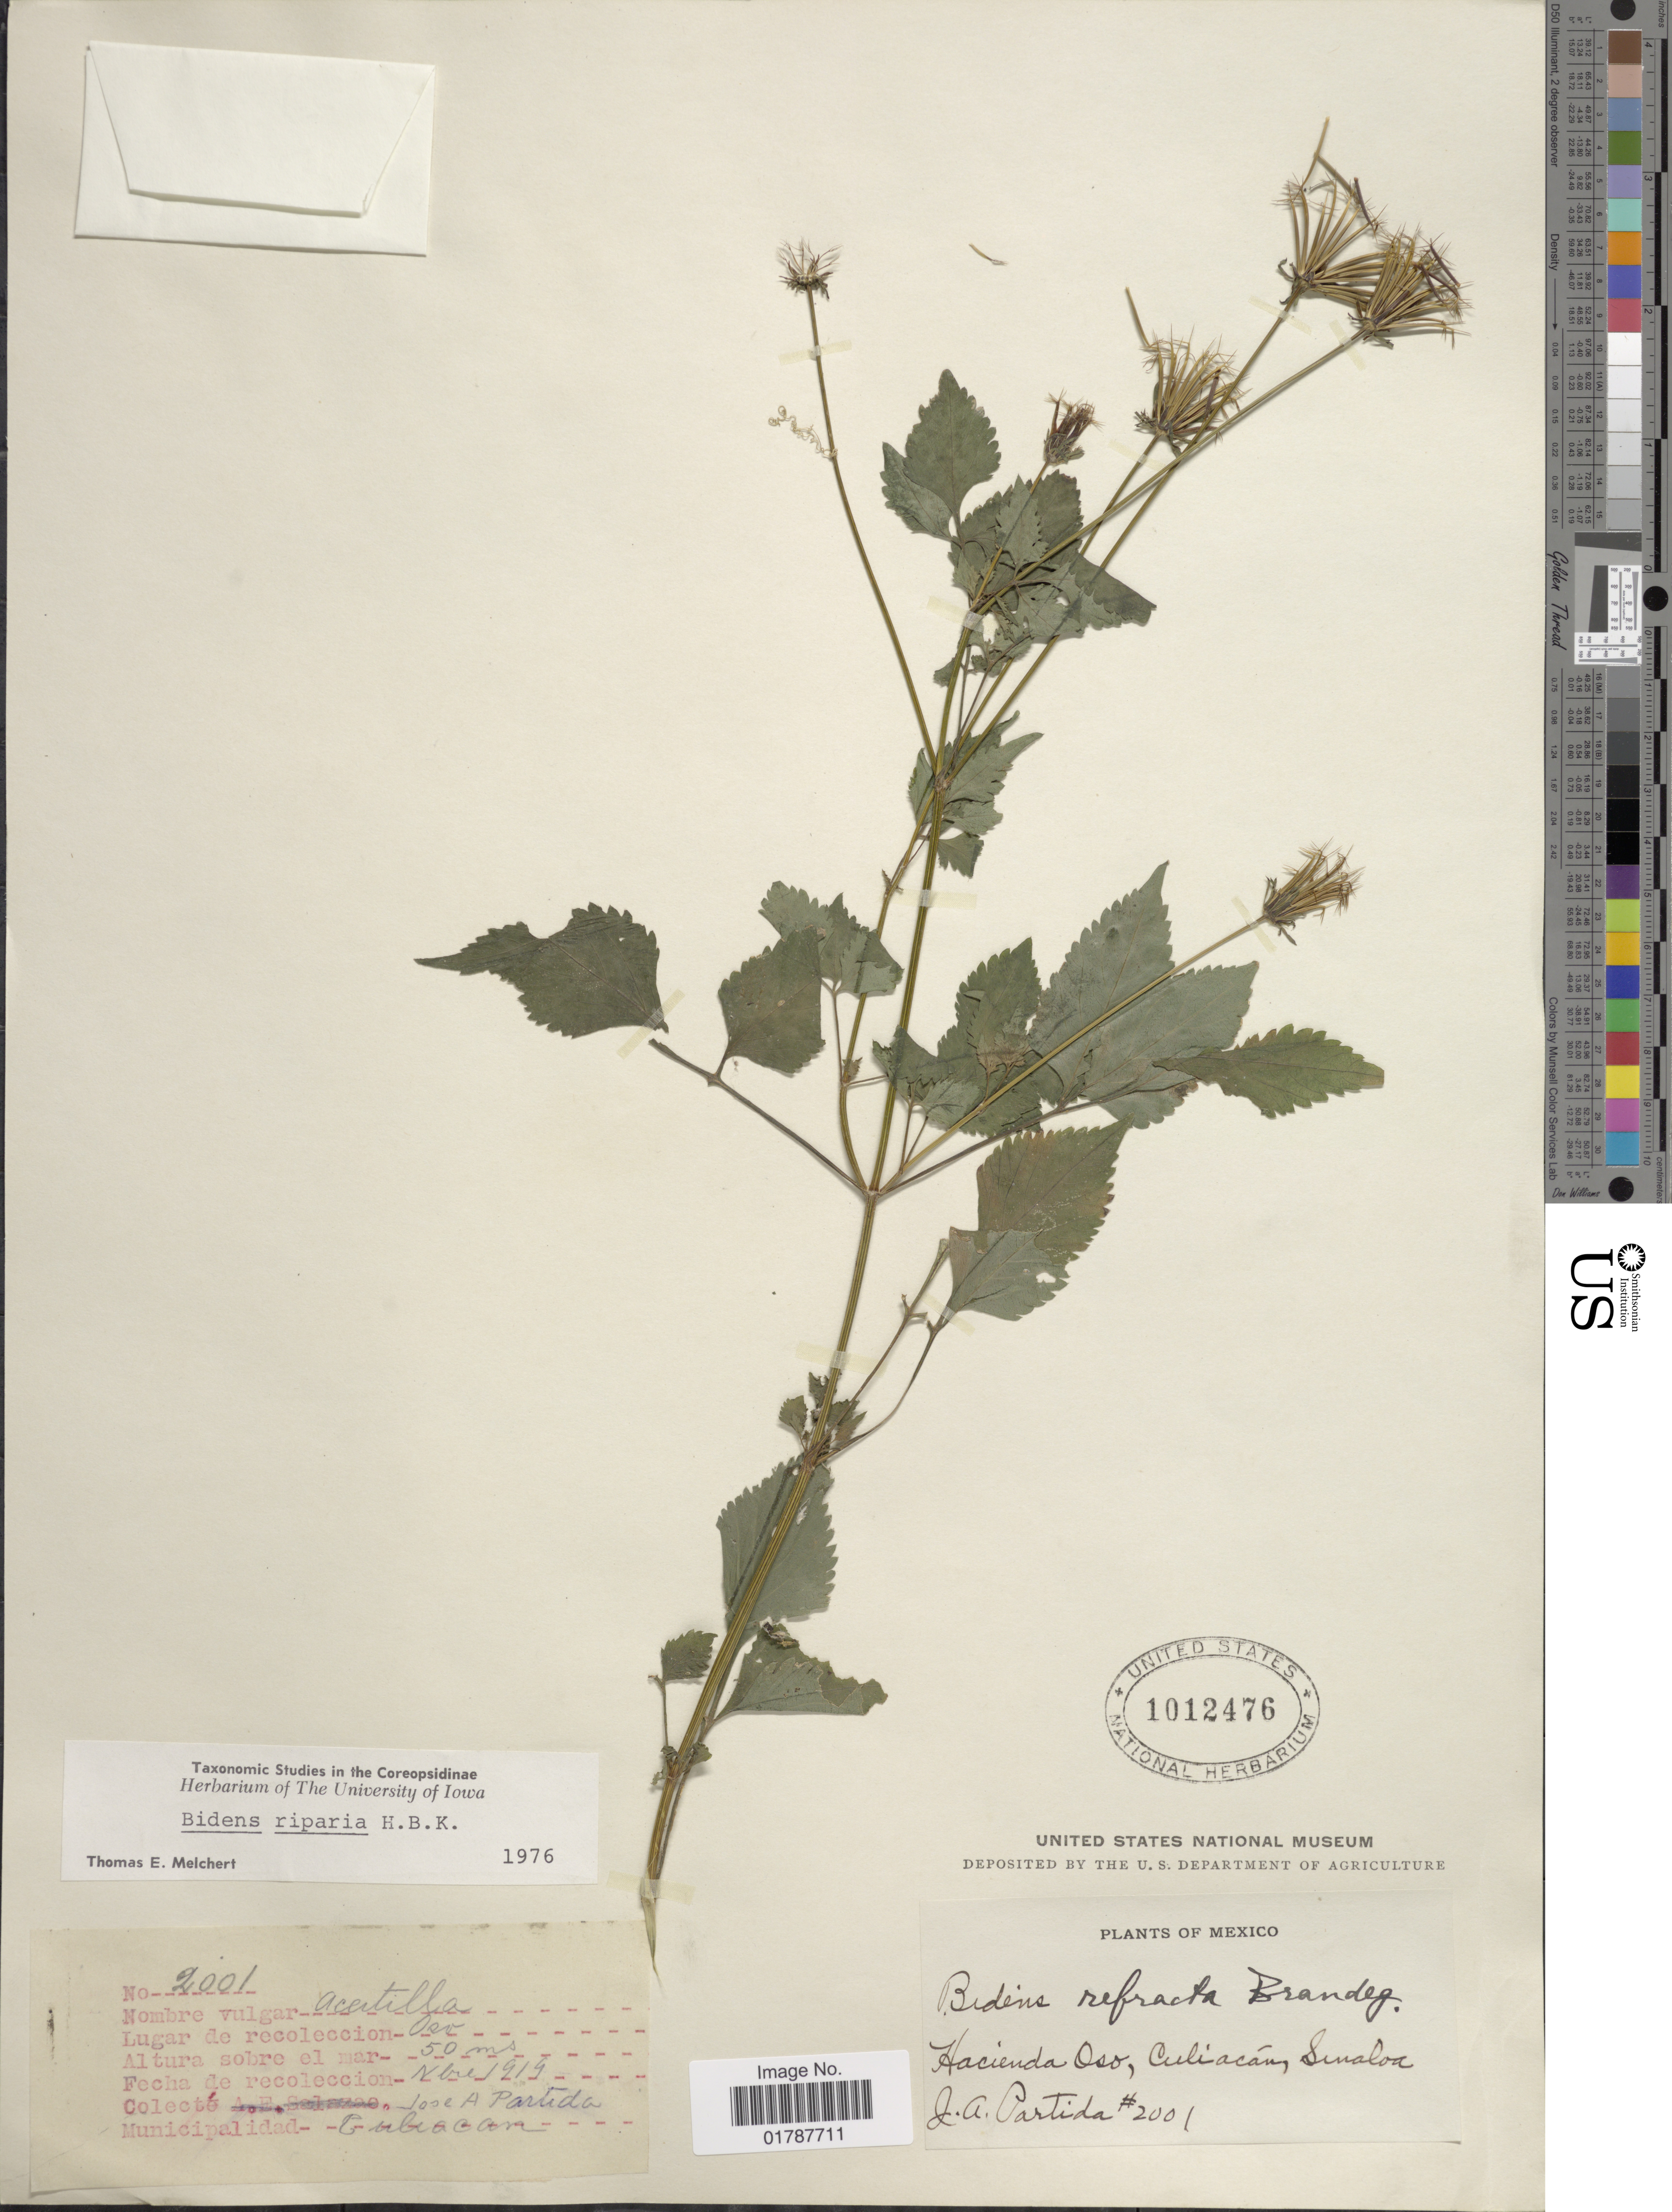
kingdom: Plantae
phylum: Tracheophyta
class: Magnoliopsida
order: Asterales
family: Asteraceae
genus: Bidens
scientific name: Bidens riparia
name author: Kunth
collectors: J. Partida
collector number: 2001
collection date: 1919-11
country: Mexico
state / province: Sinaloa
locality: Hacienda Oso, Culiacan, Sinaloa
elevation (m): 50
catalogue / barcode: US 1012476